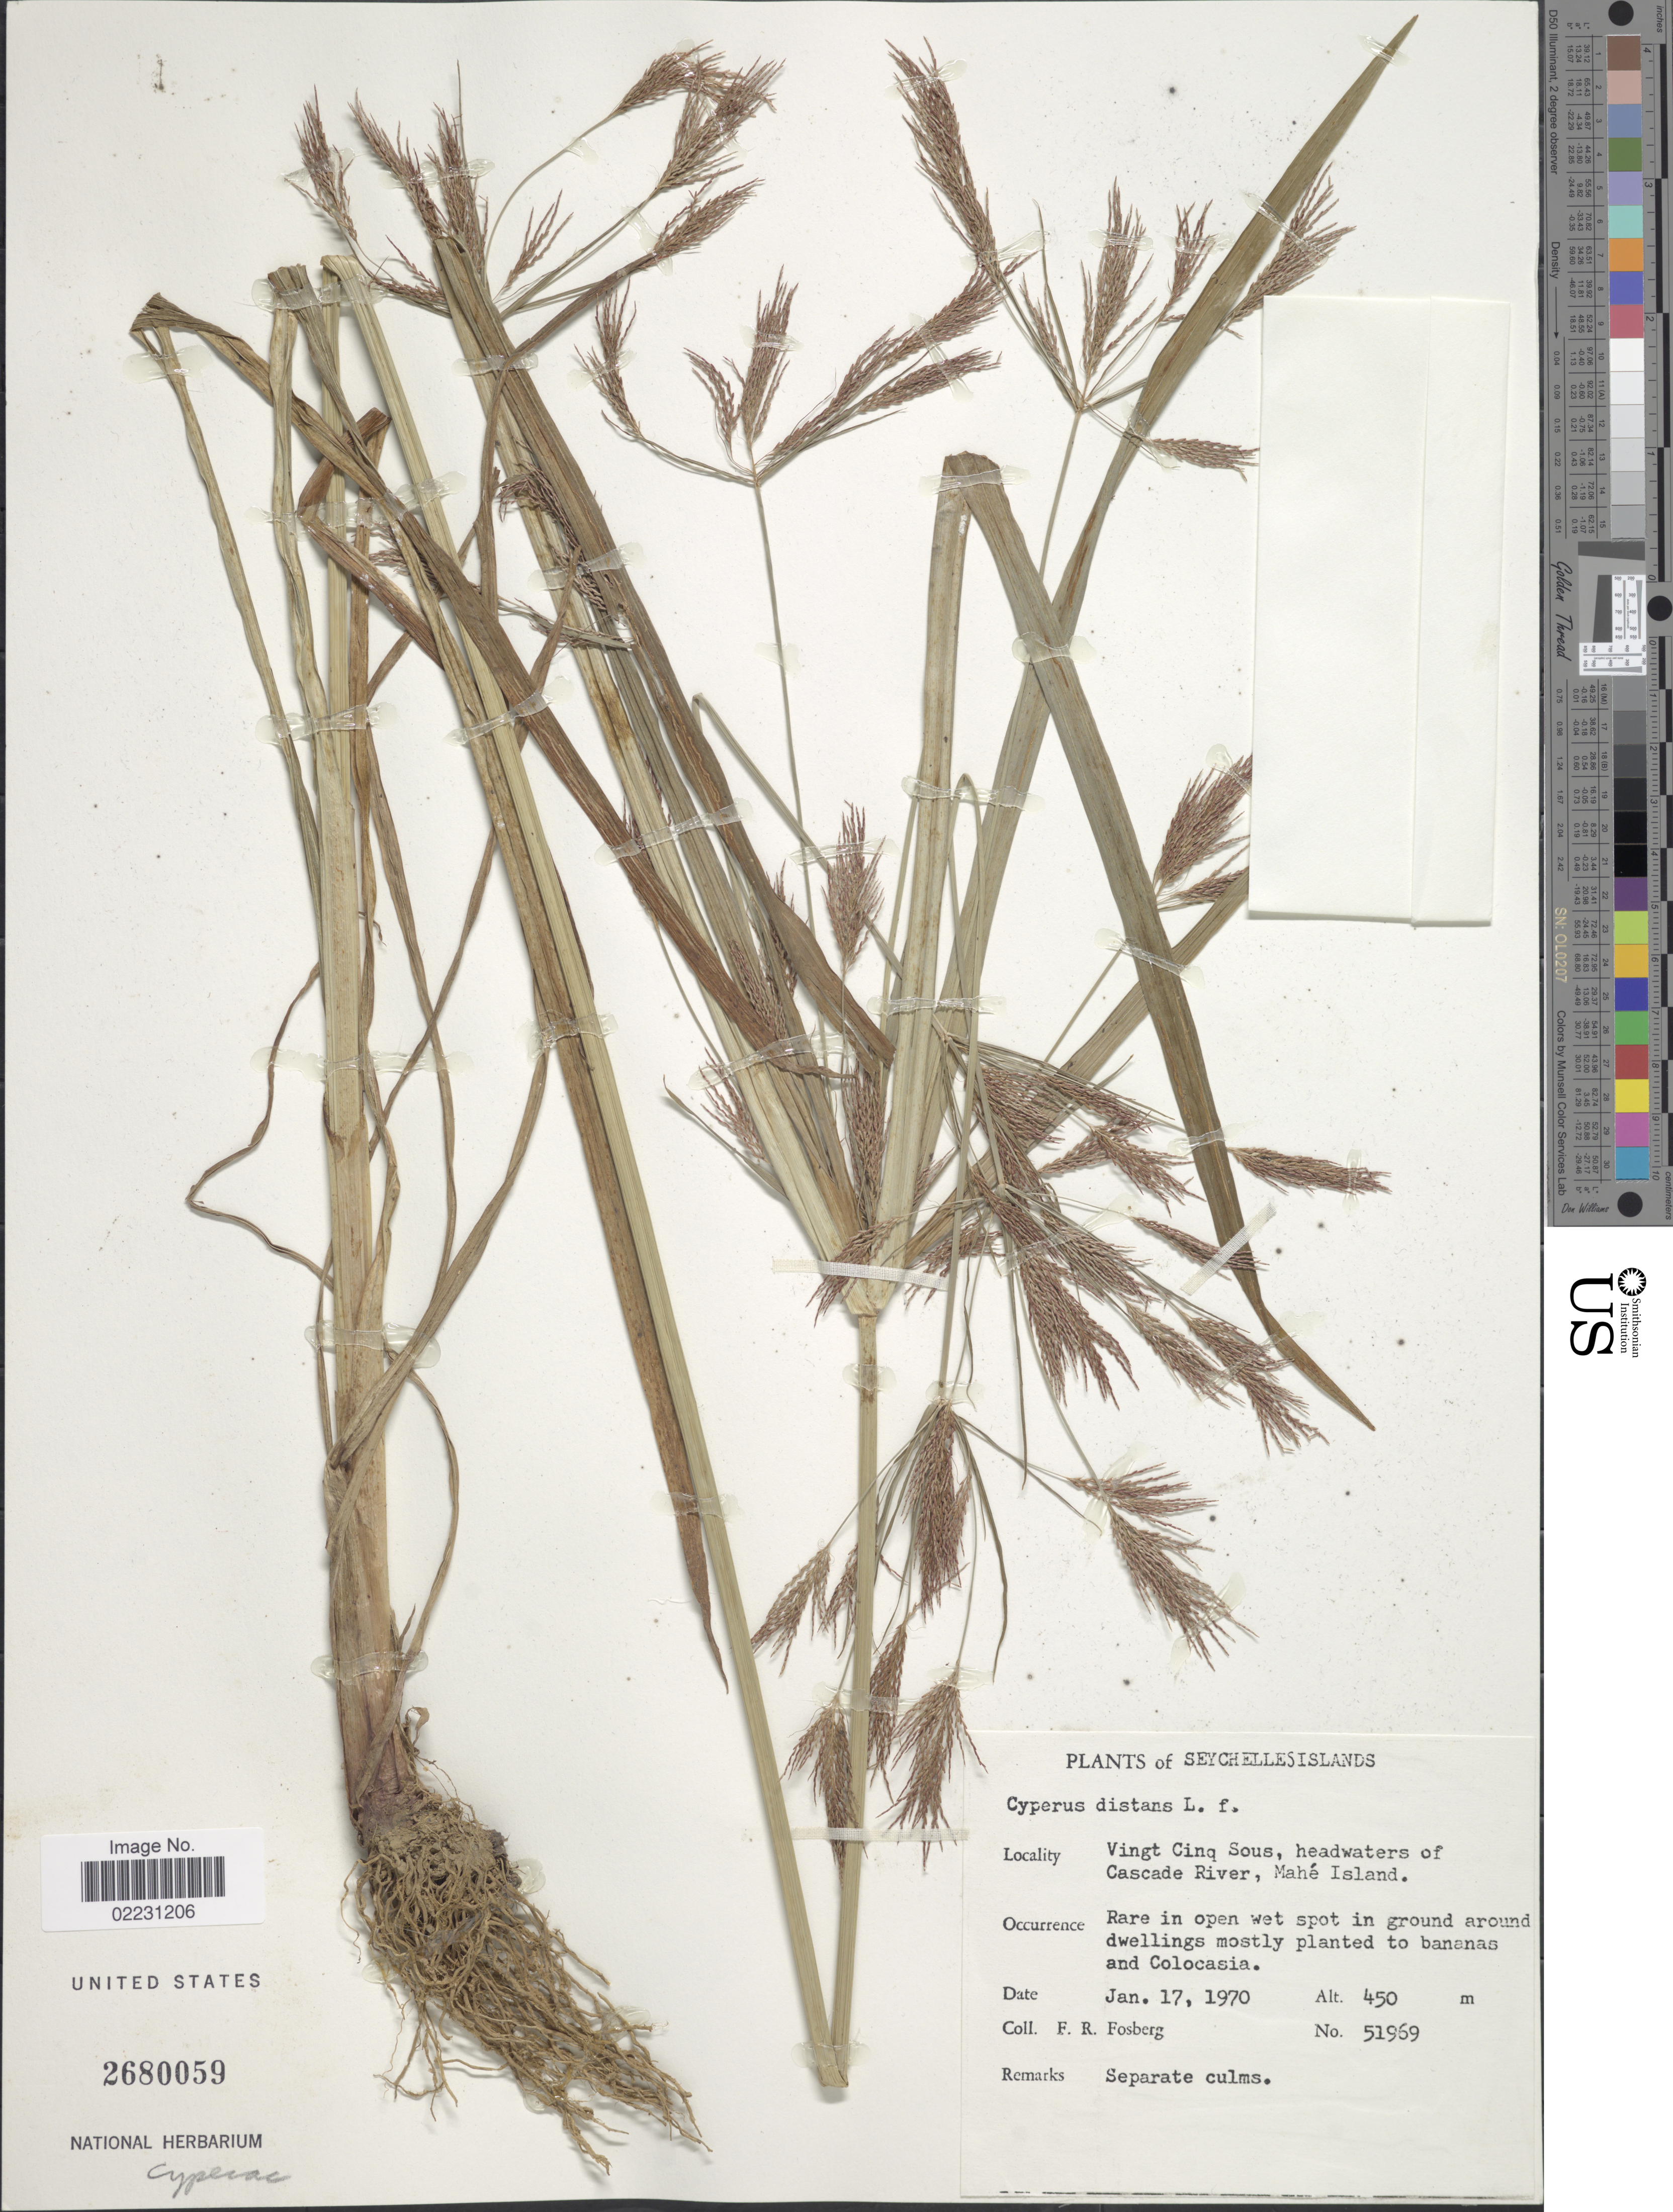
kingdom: Plantae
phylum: Tracheophyta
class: Liliopsida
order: Poales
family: Cyperaceae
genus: Cyperus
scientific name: Cyperus distans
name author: L. f.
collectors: F. R. Fosberg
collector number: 51969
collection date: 1970-01-17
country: Seychelles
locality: Seychelles Islands. Vingt Cinq Sous, headwaters of Cascade River, Mahe Island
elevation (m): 450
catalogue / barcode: US 2680059